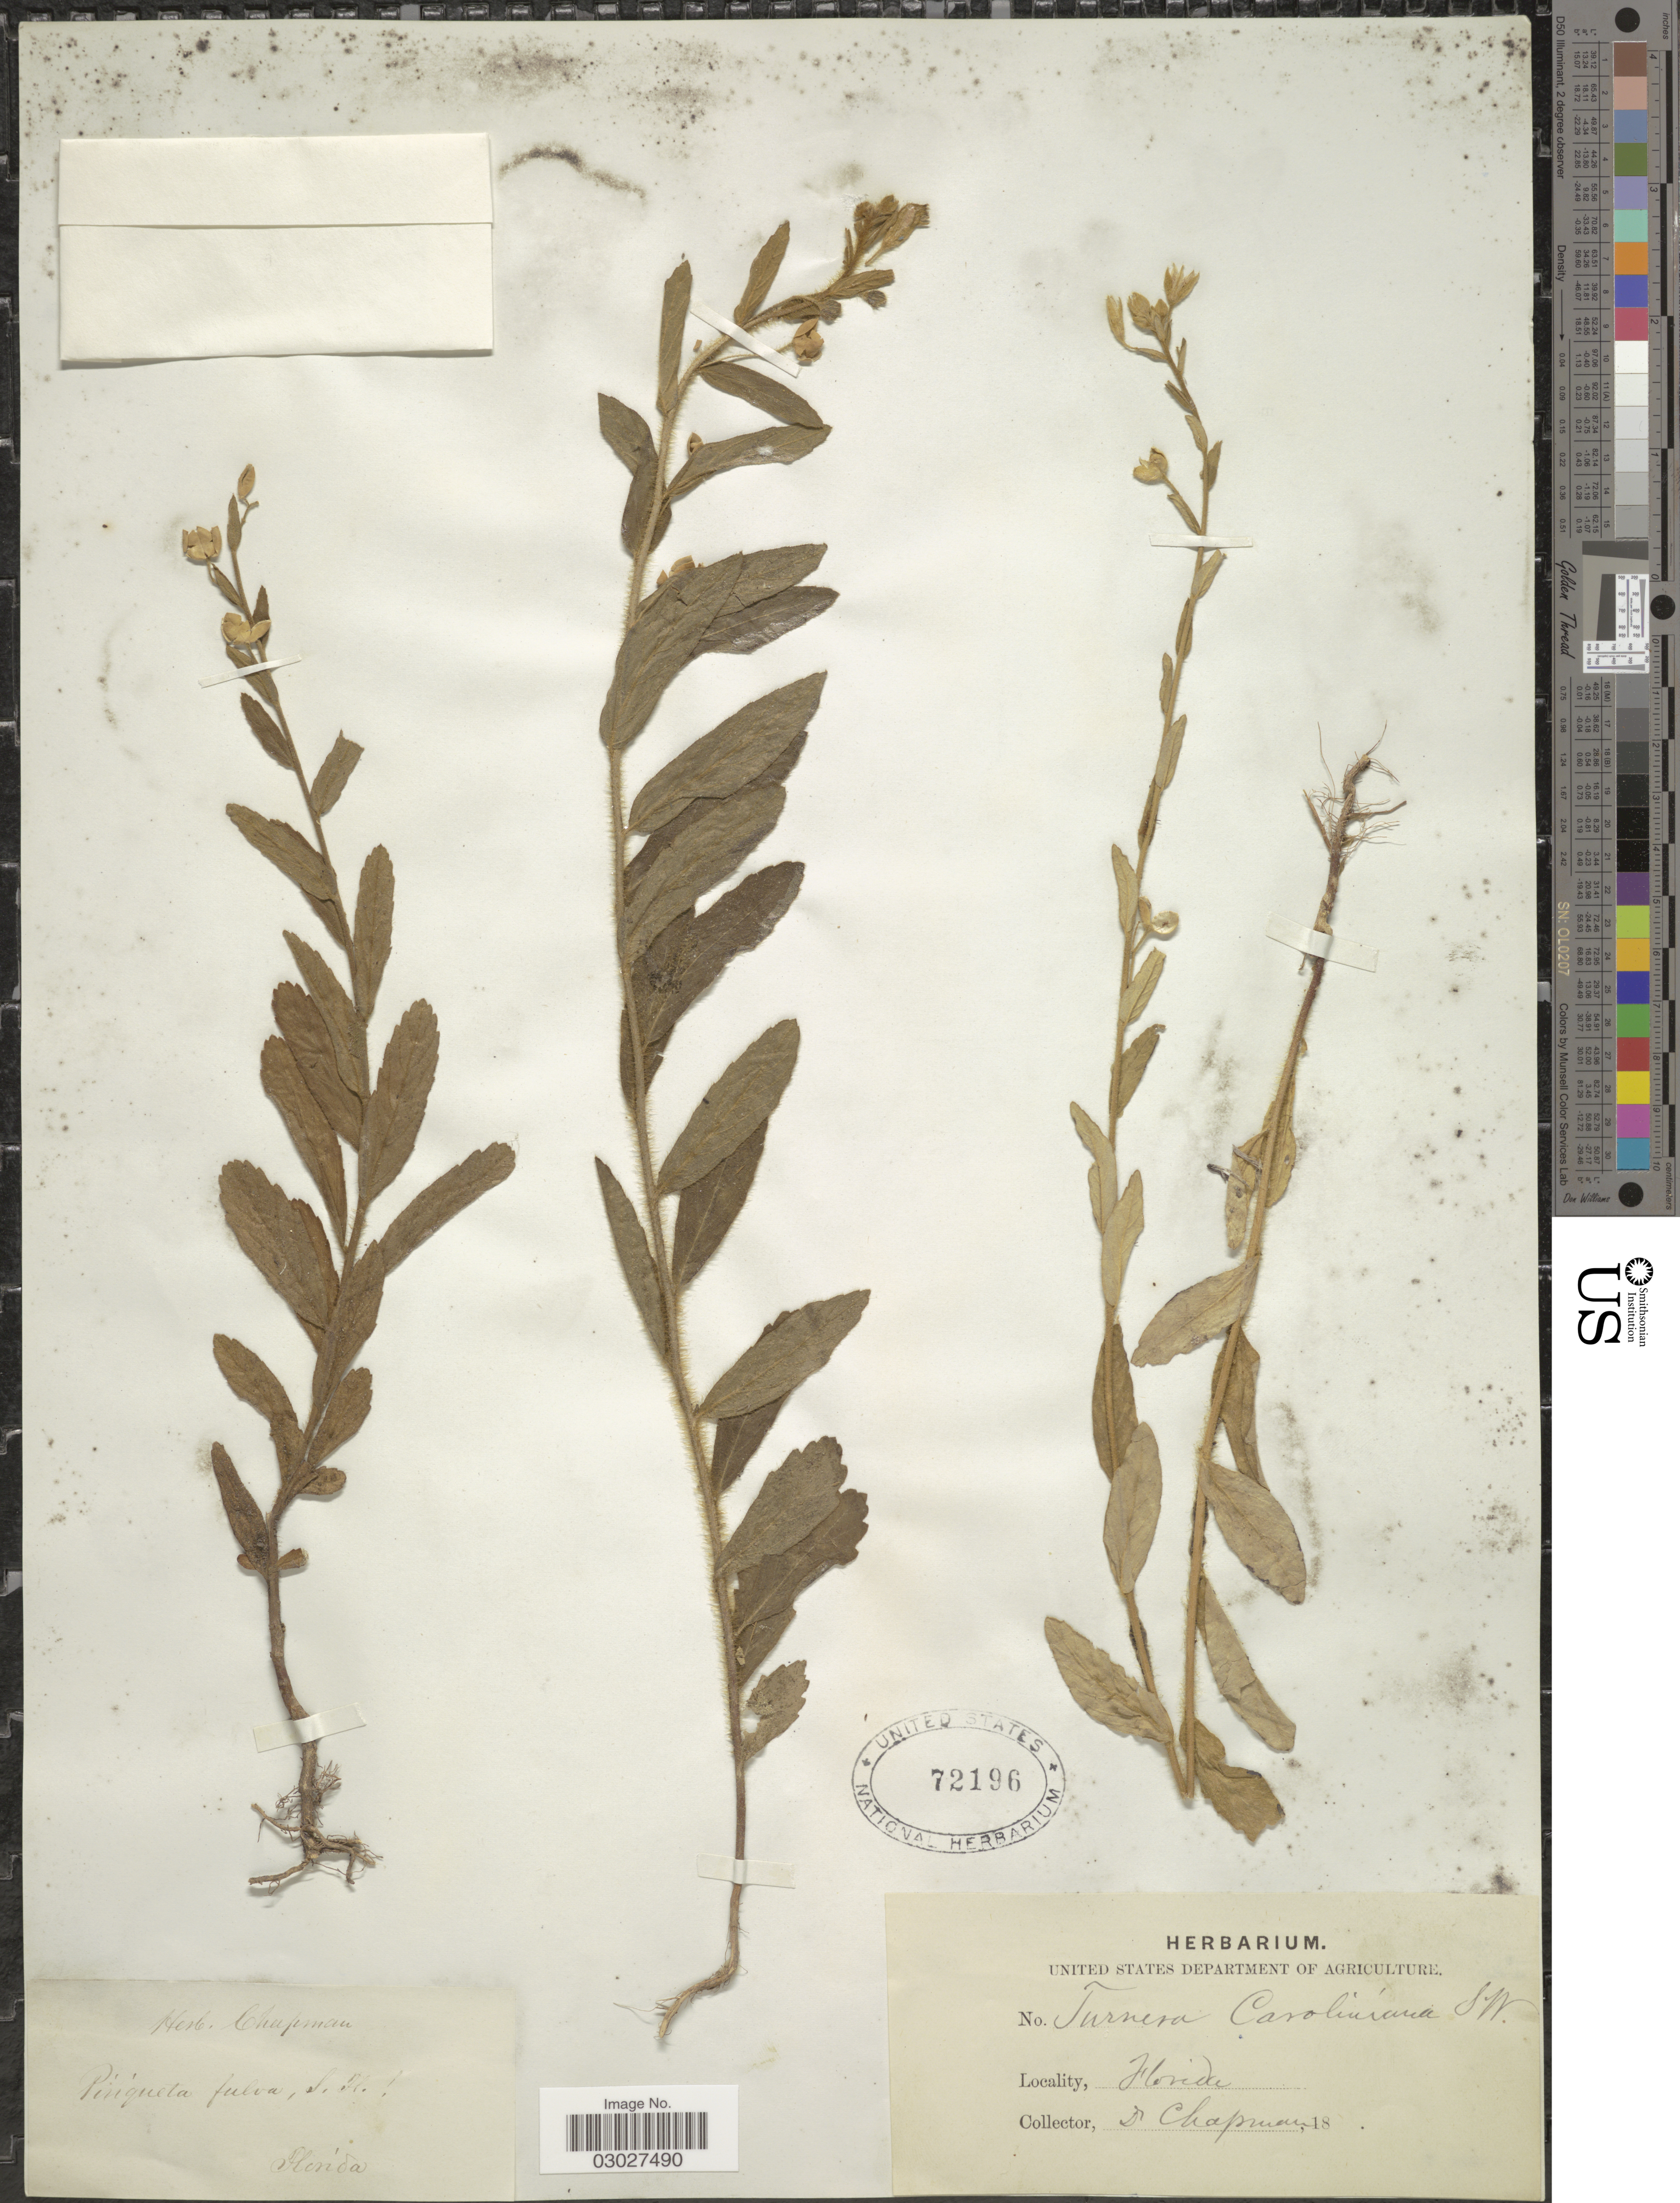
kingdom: Plantae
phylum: Tracheophyta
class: Magnoliopsida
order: Malpighiales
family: Turneraceae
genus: Piriqueta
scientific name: Piriqueta cistoides subsp. caroliniana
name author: (Walter) Arbo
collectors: A. Chapman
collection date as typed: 18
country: United States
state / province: Florida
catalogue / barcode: US 72196